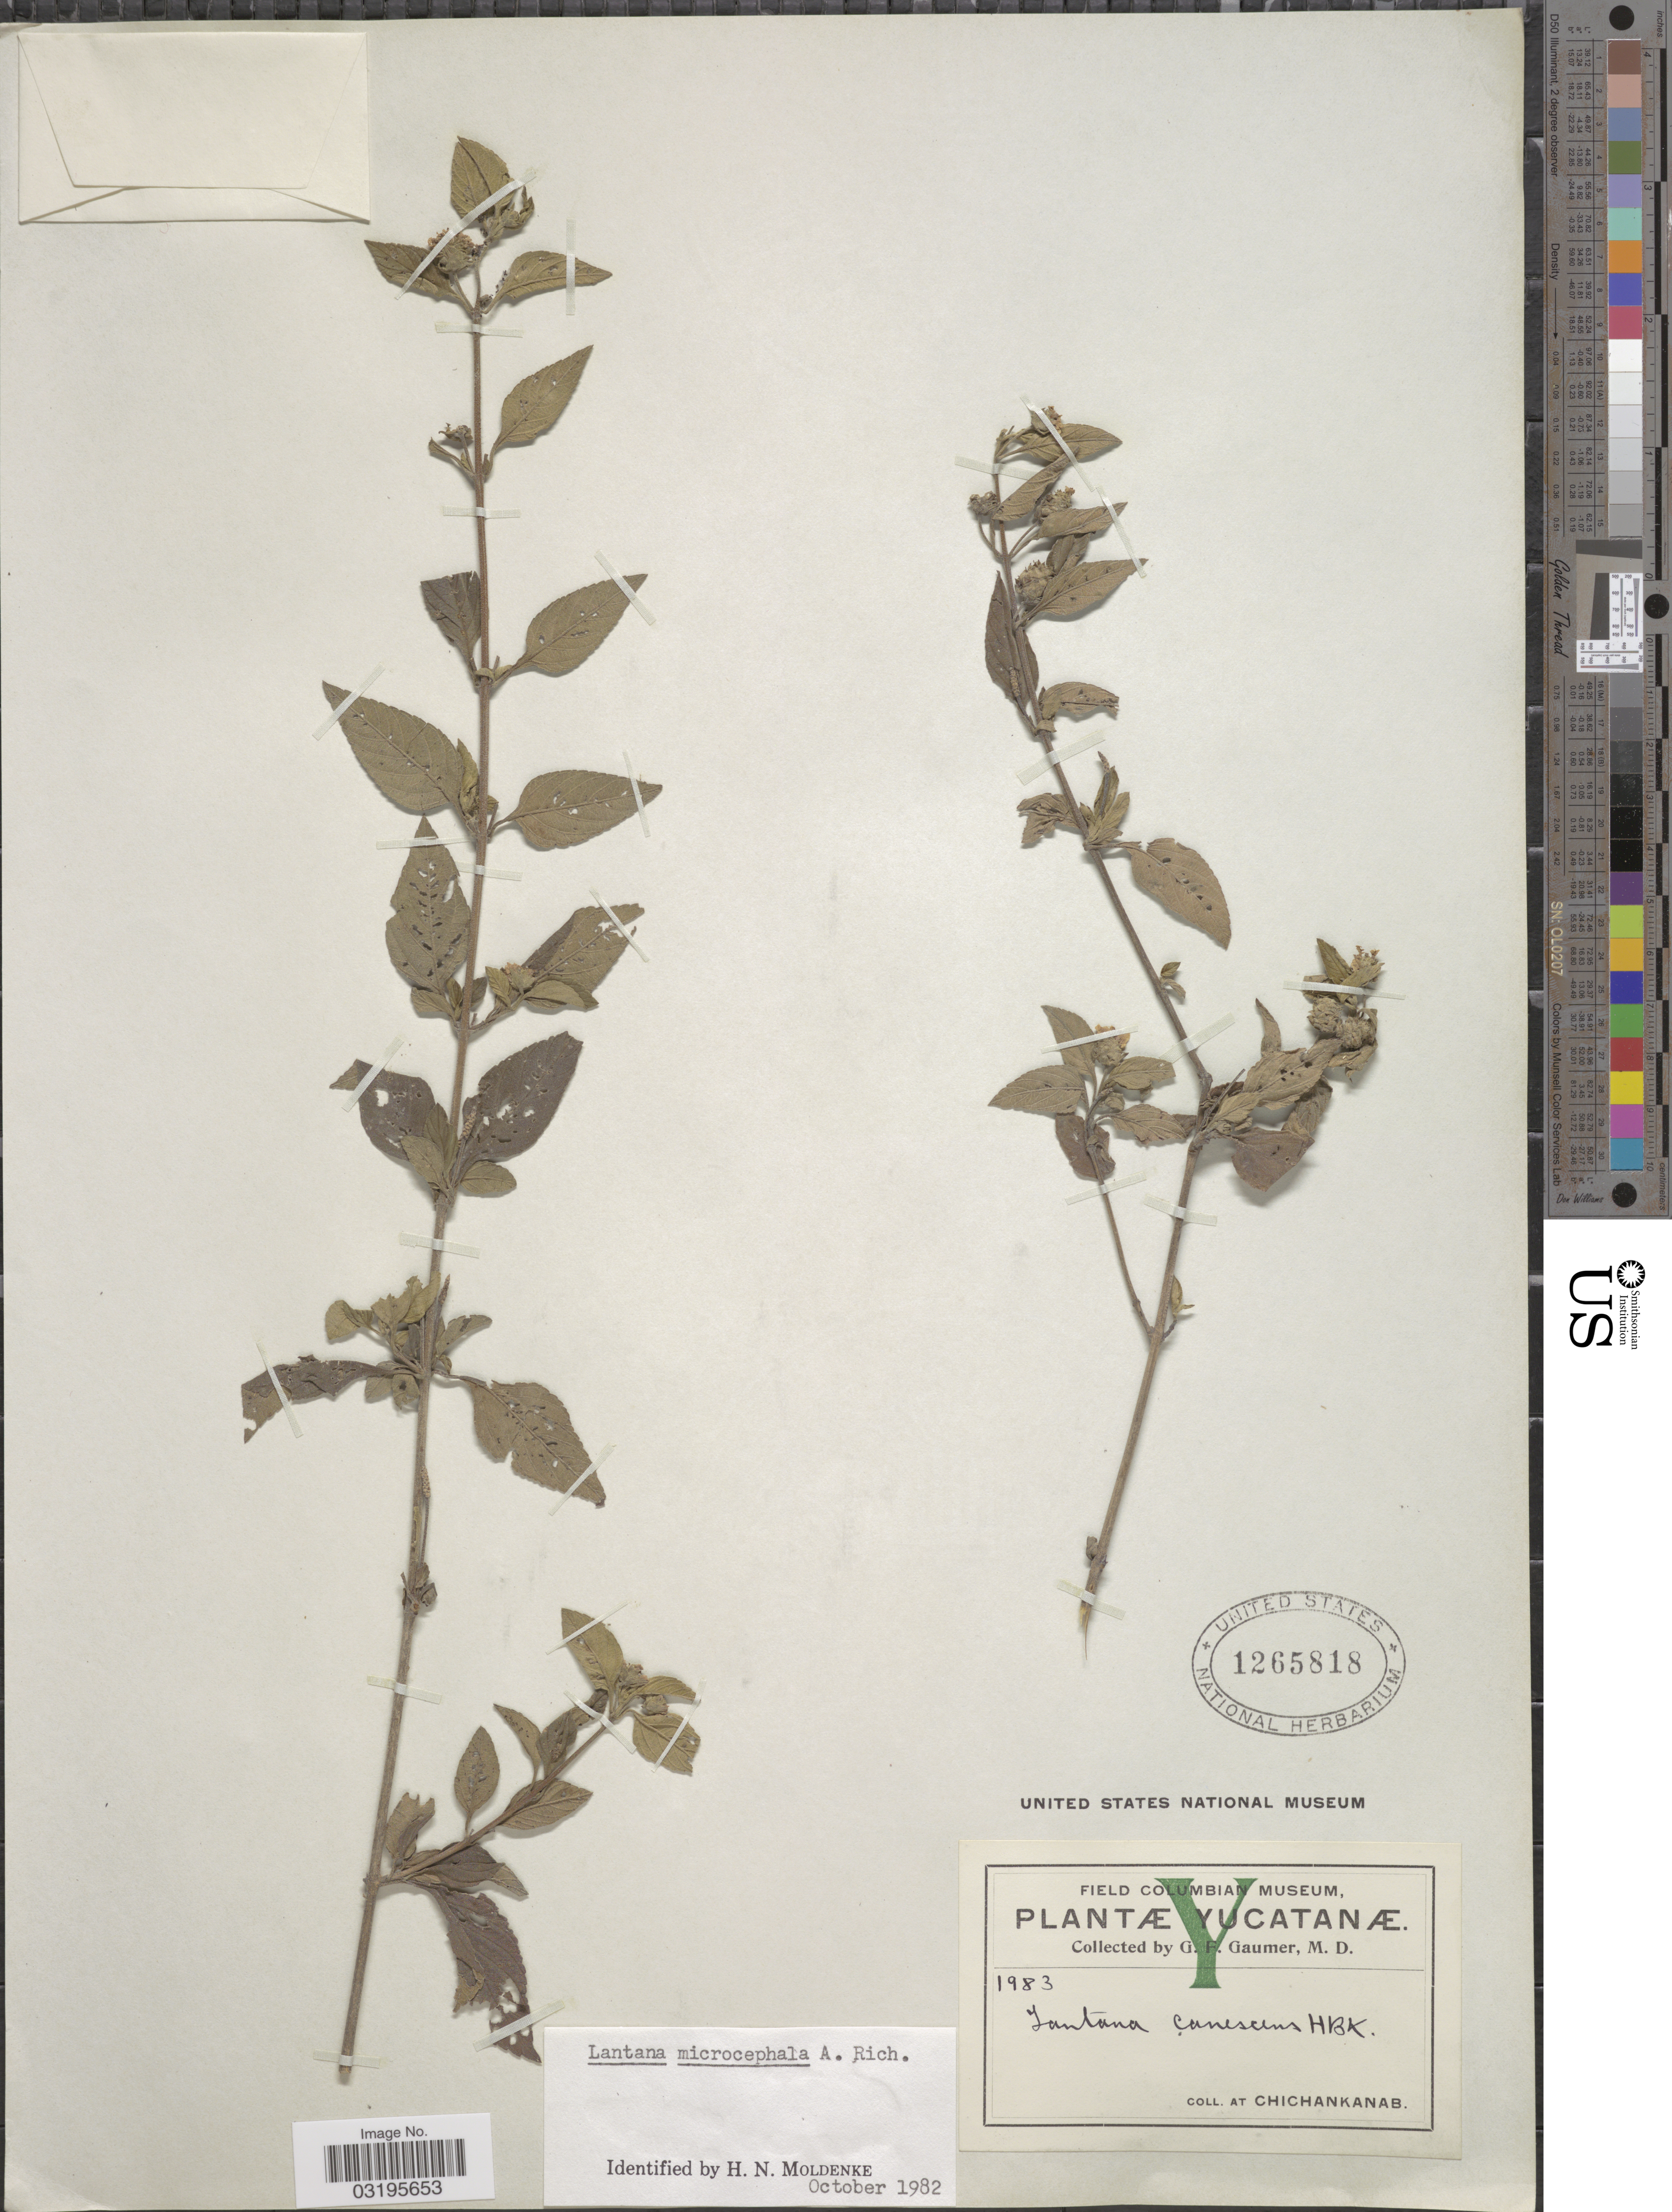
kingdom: Plantae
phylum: Tracheophyta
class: Magnoliopsida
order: Lamiales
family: Verbenaceae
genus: Lantana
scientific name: Lantana microcephala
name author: A. Rich. in Sagra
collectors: G. F. Gaumer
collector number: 1983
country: Mexico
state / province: Yucatán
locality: At Chichankanab.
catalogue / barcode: US 1265818